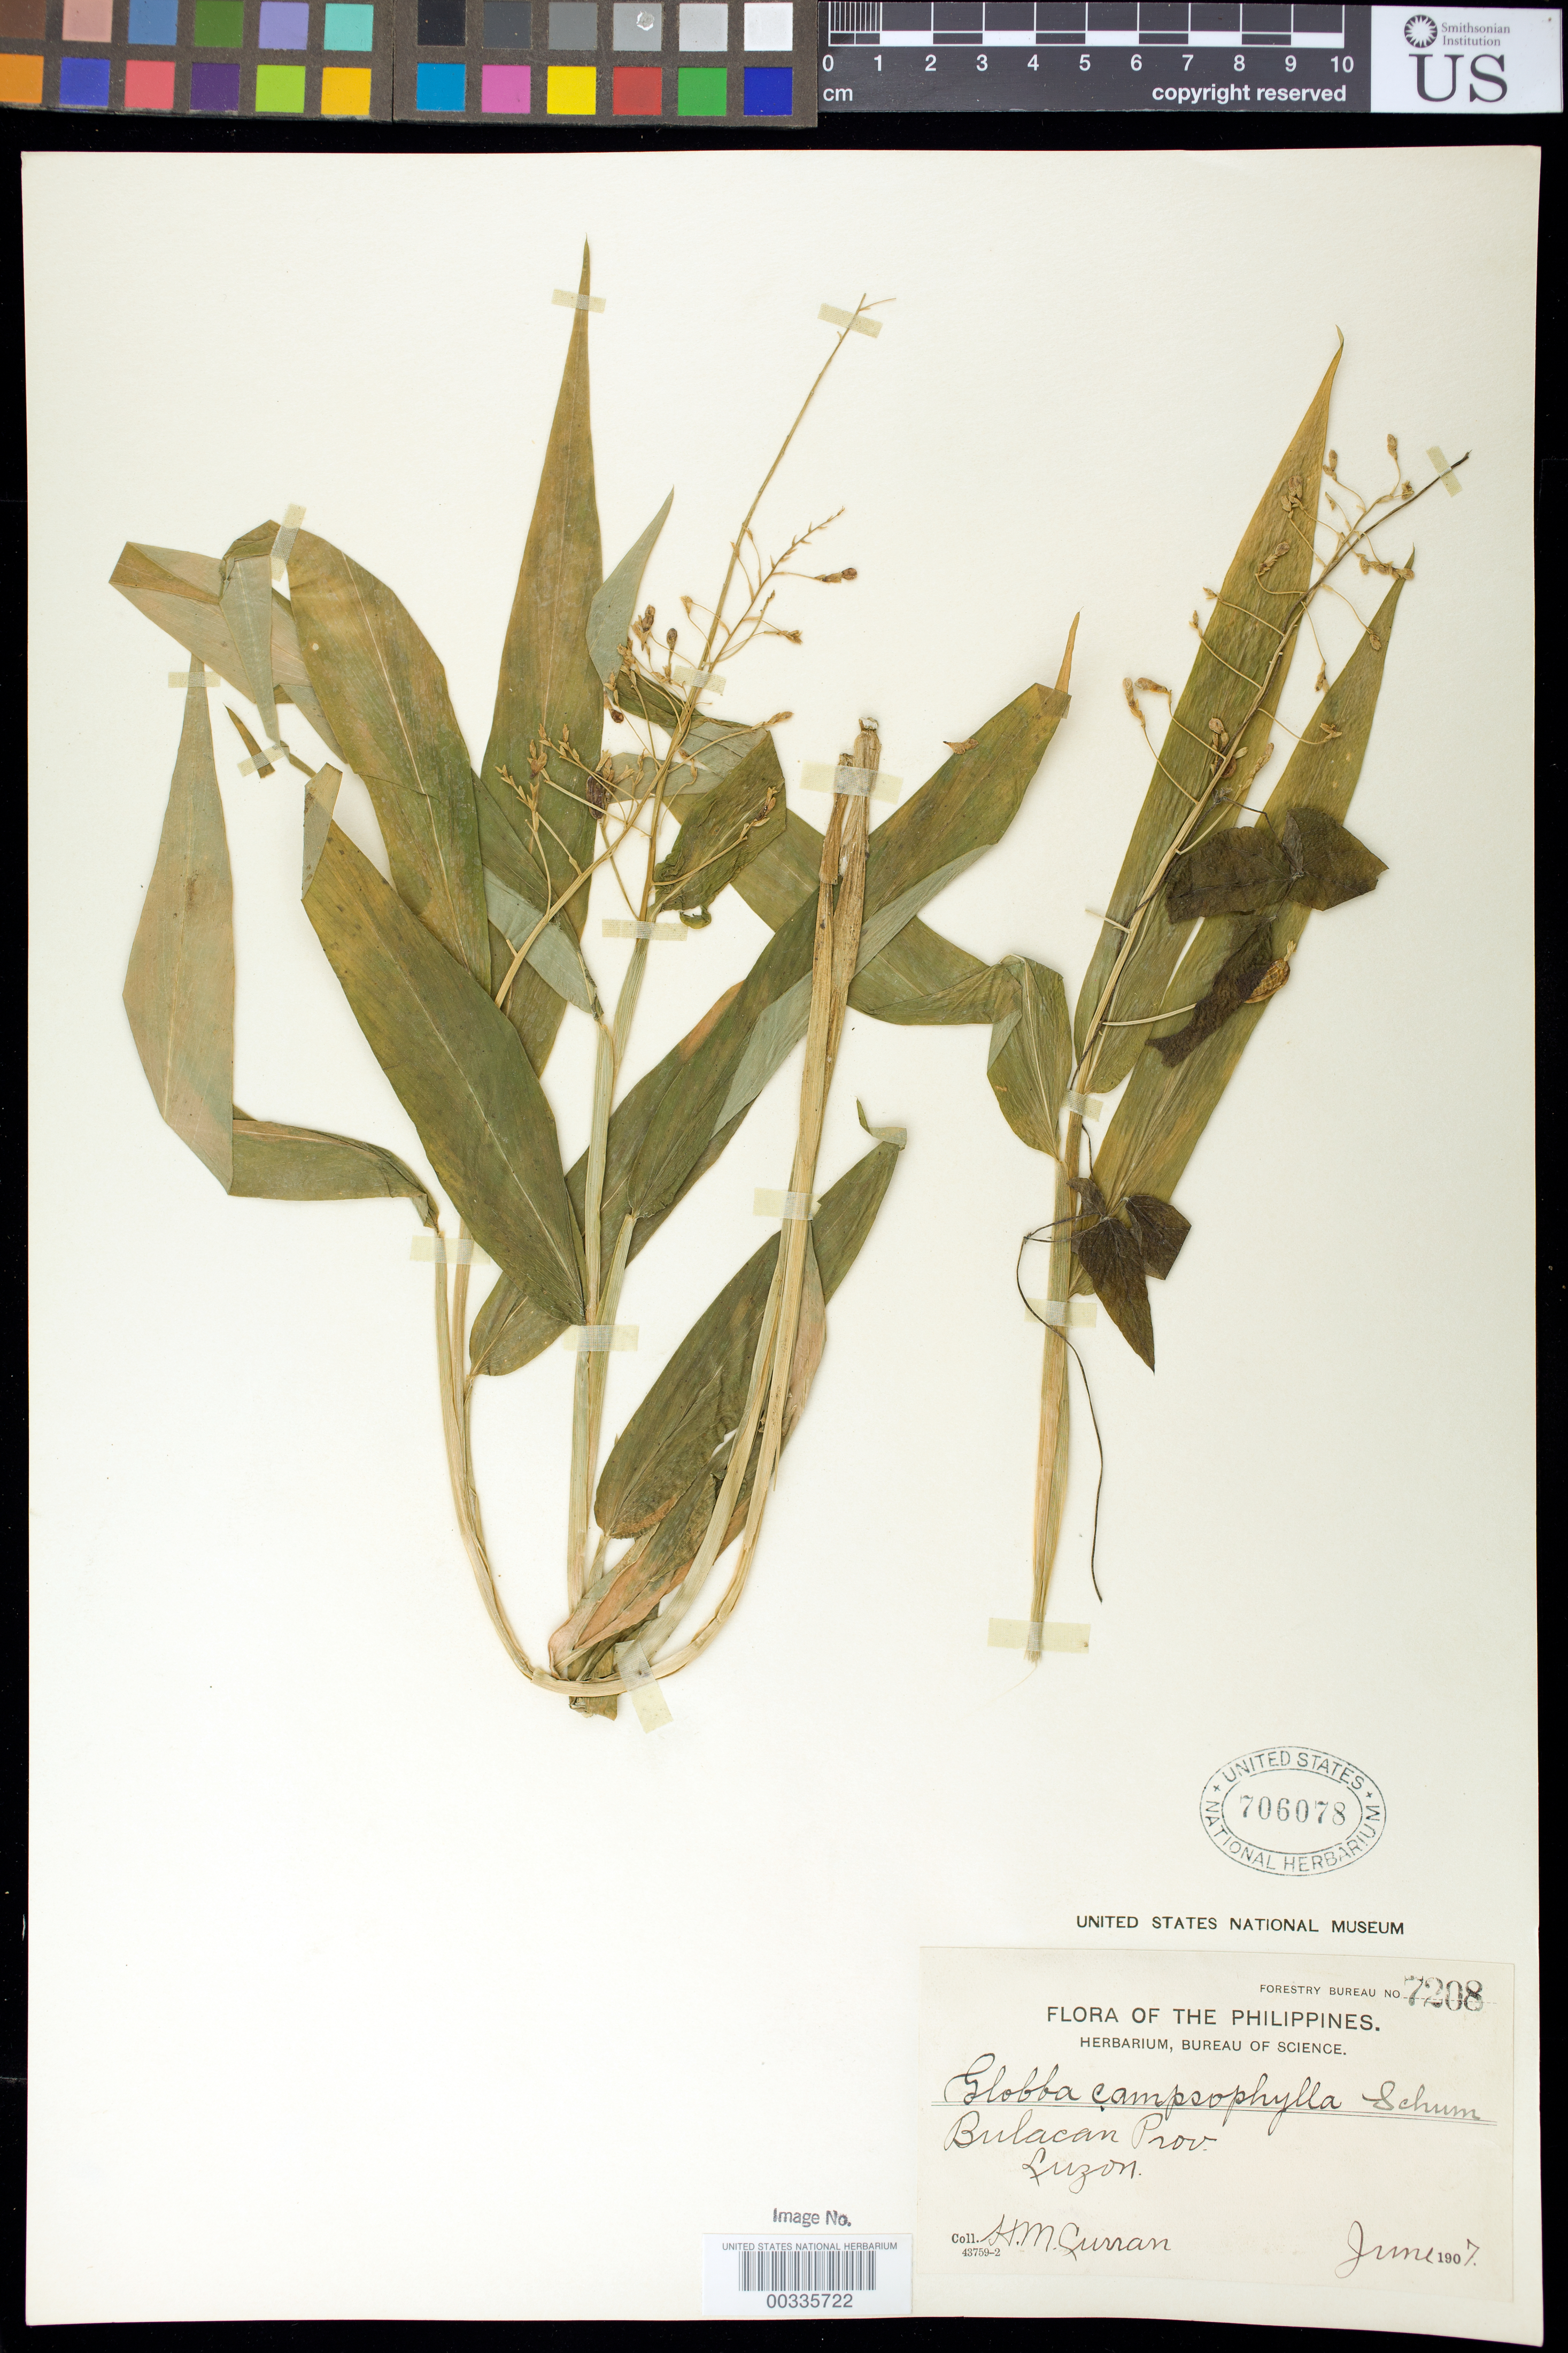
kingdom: Plantae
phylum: Tracheophyta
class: Liliopsida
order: Zingiberales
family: Zingiberaceae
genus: Globba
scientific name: Globba campsophylla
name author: K. Schum.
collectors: H. M. Curran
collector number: For. Bur. 7208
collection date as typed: Jun 1907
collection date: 1907-06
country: Philippines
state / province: Central Luzon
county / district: Bulacan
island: Luzon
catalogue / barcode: US 706078